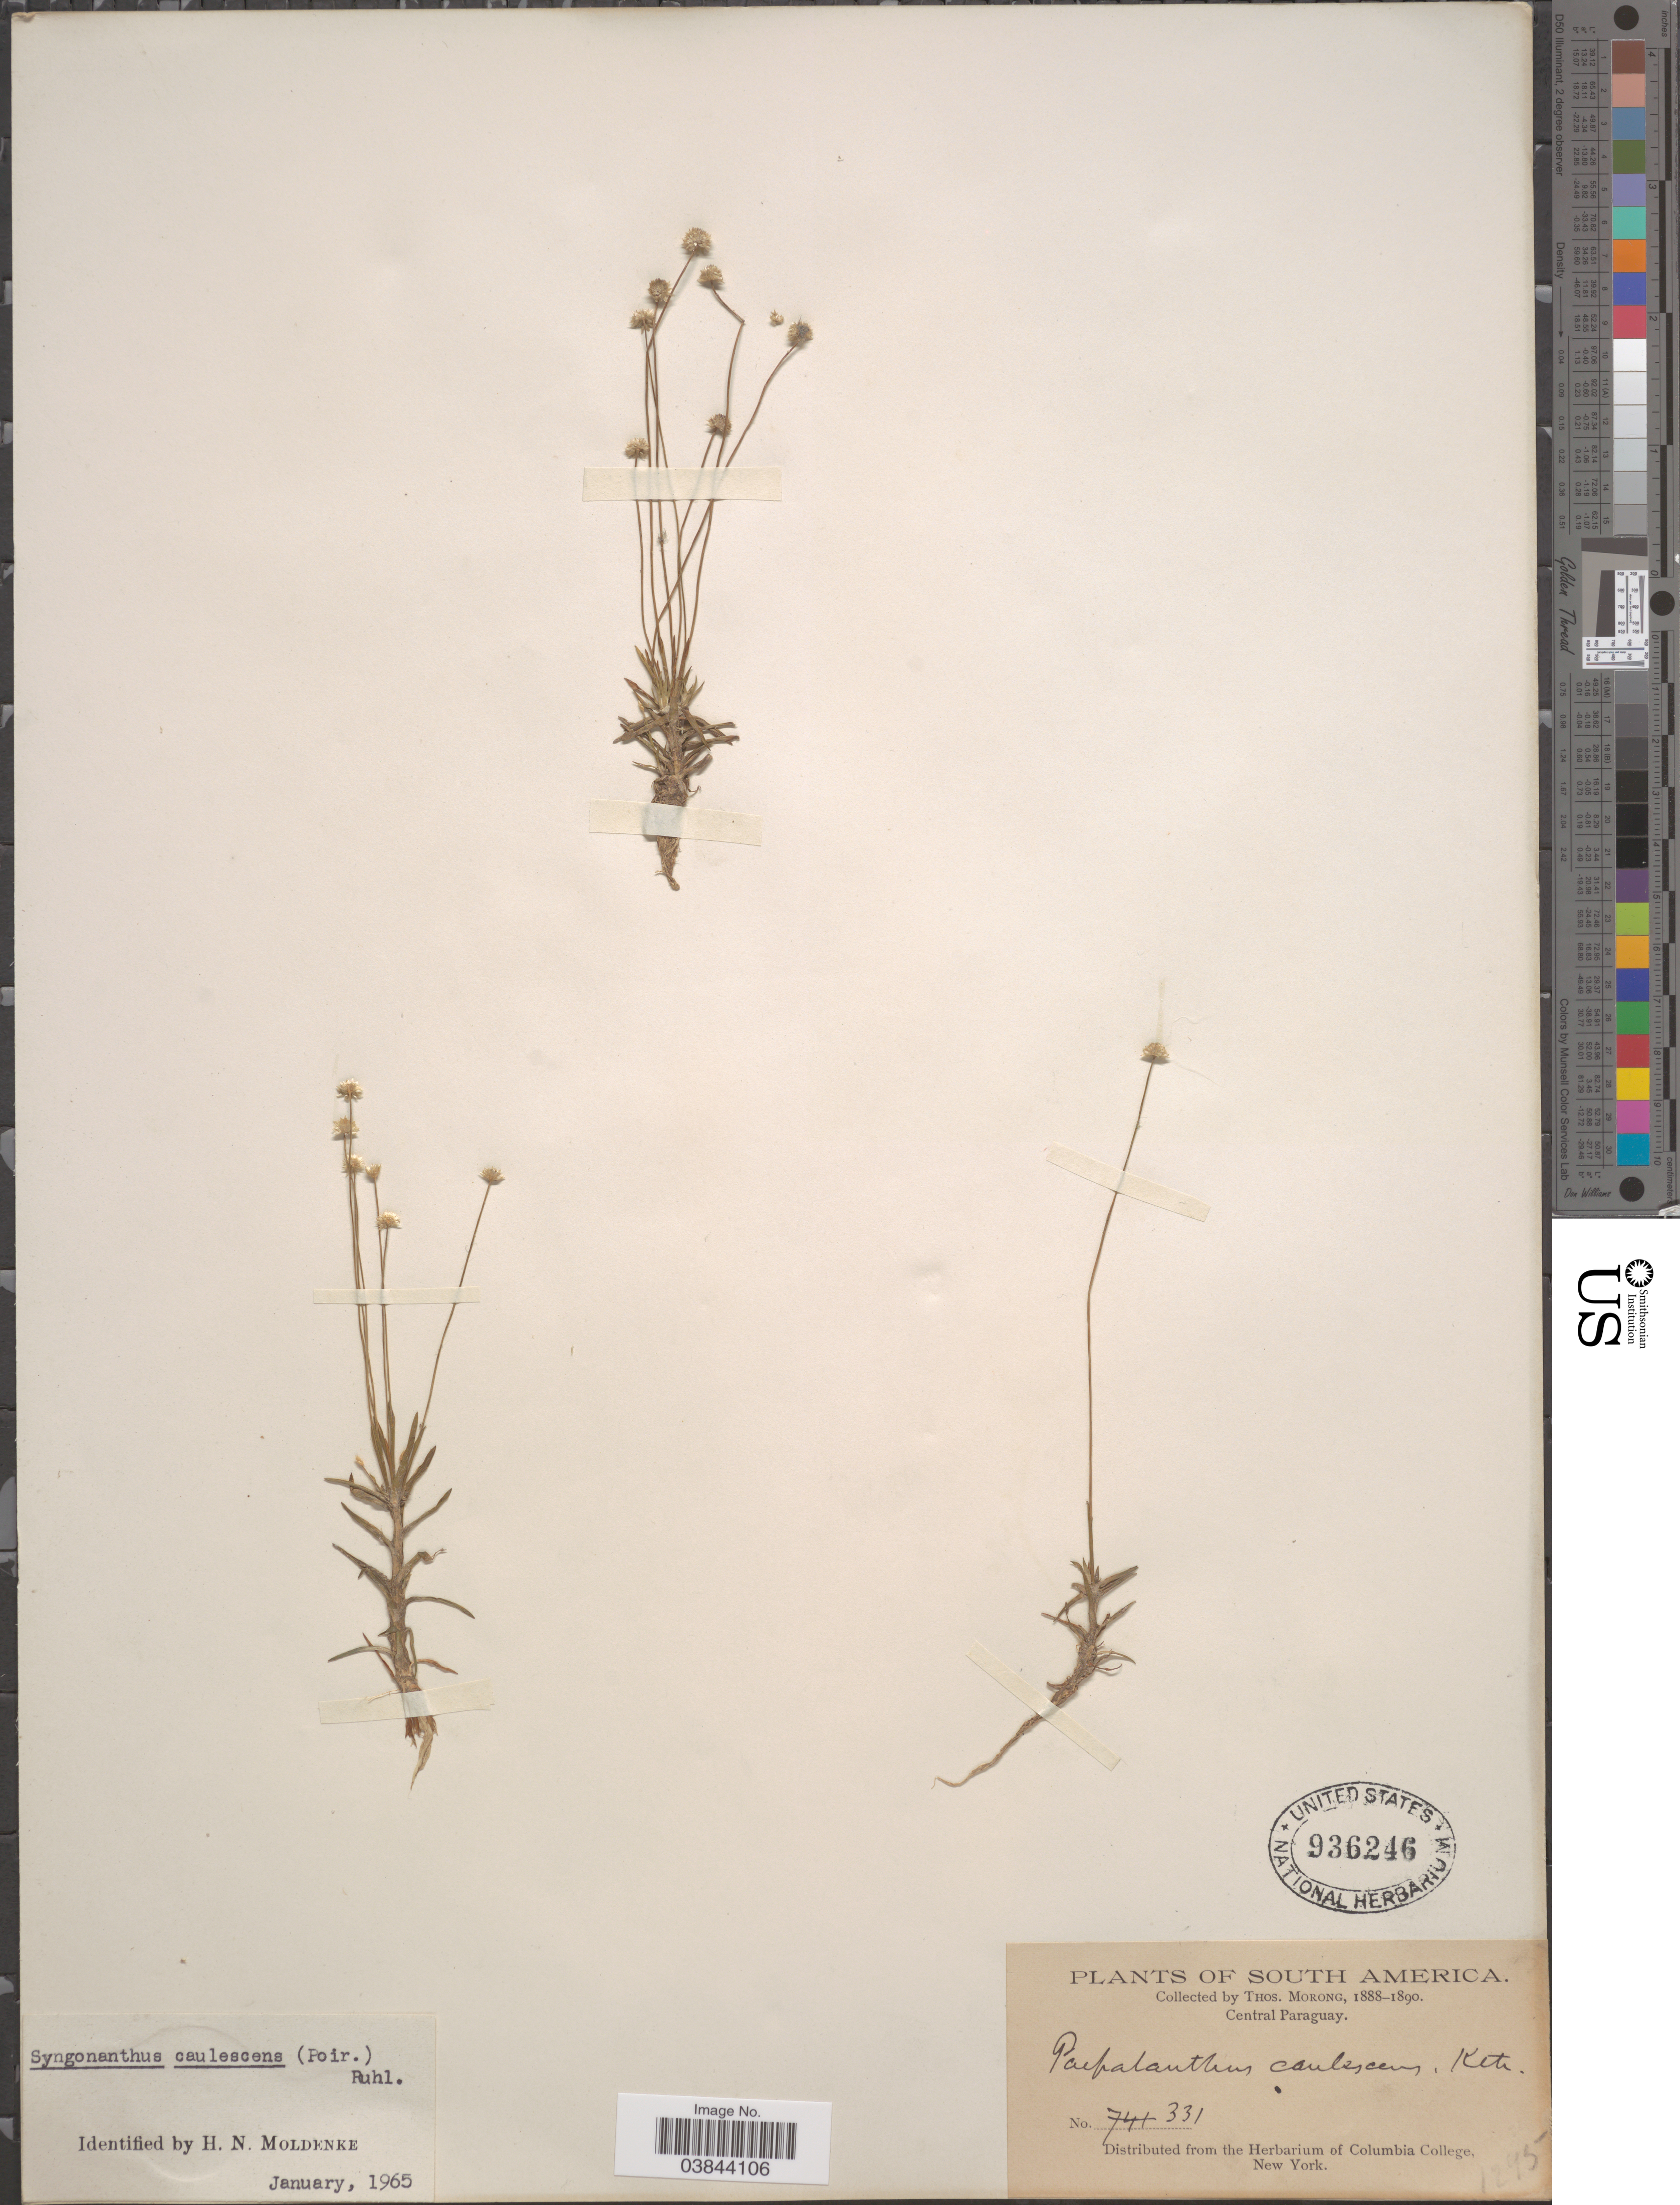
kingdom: Plantae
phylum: Tracheophyta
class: Liliopsida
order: Poales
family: Eriocaulaceae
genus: Syngonanthus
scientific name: Syngonanthus caulescens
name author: (Poir.) Ruhland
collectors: ex herb. T. Morong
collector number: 331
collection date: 1888/1890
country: Paraguay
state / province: Central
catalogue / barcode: US 936246